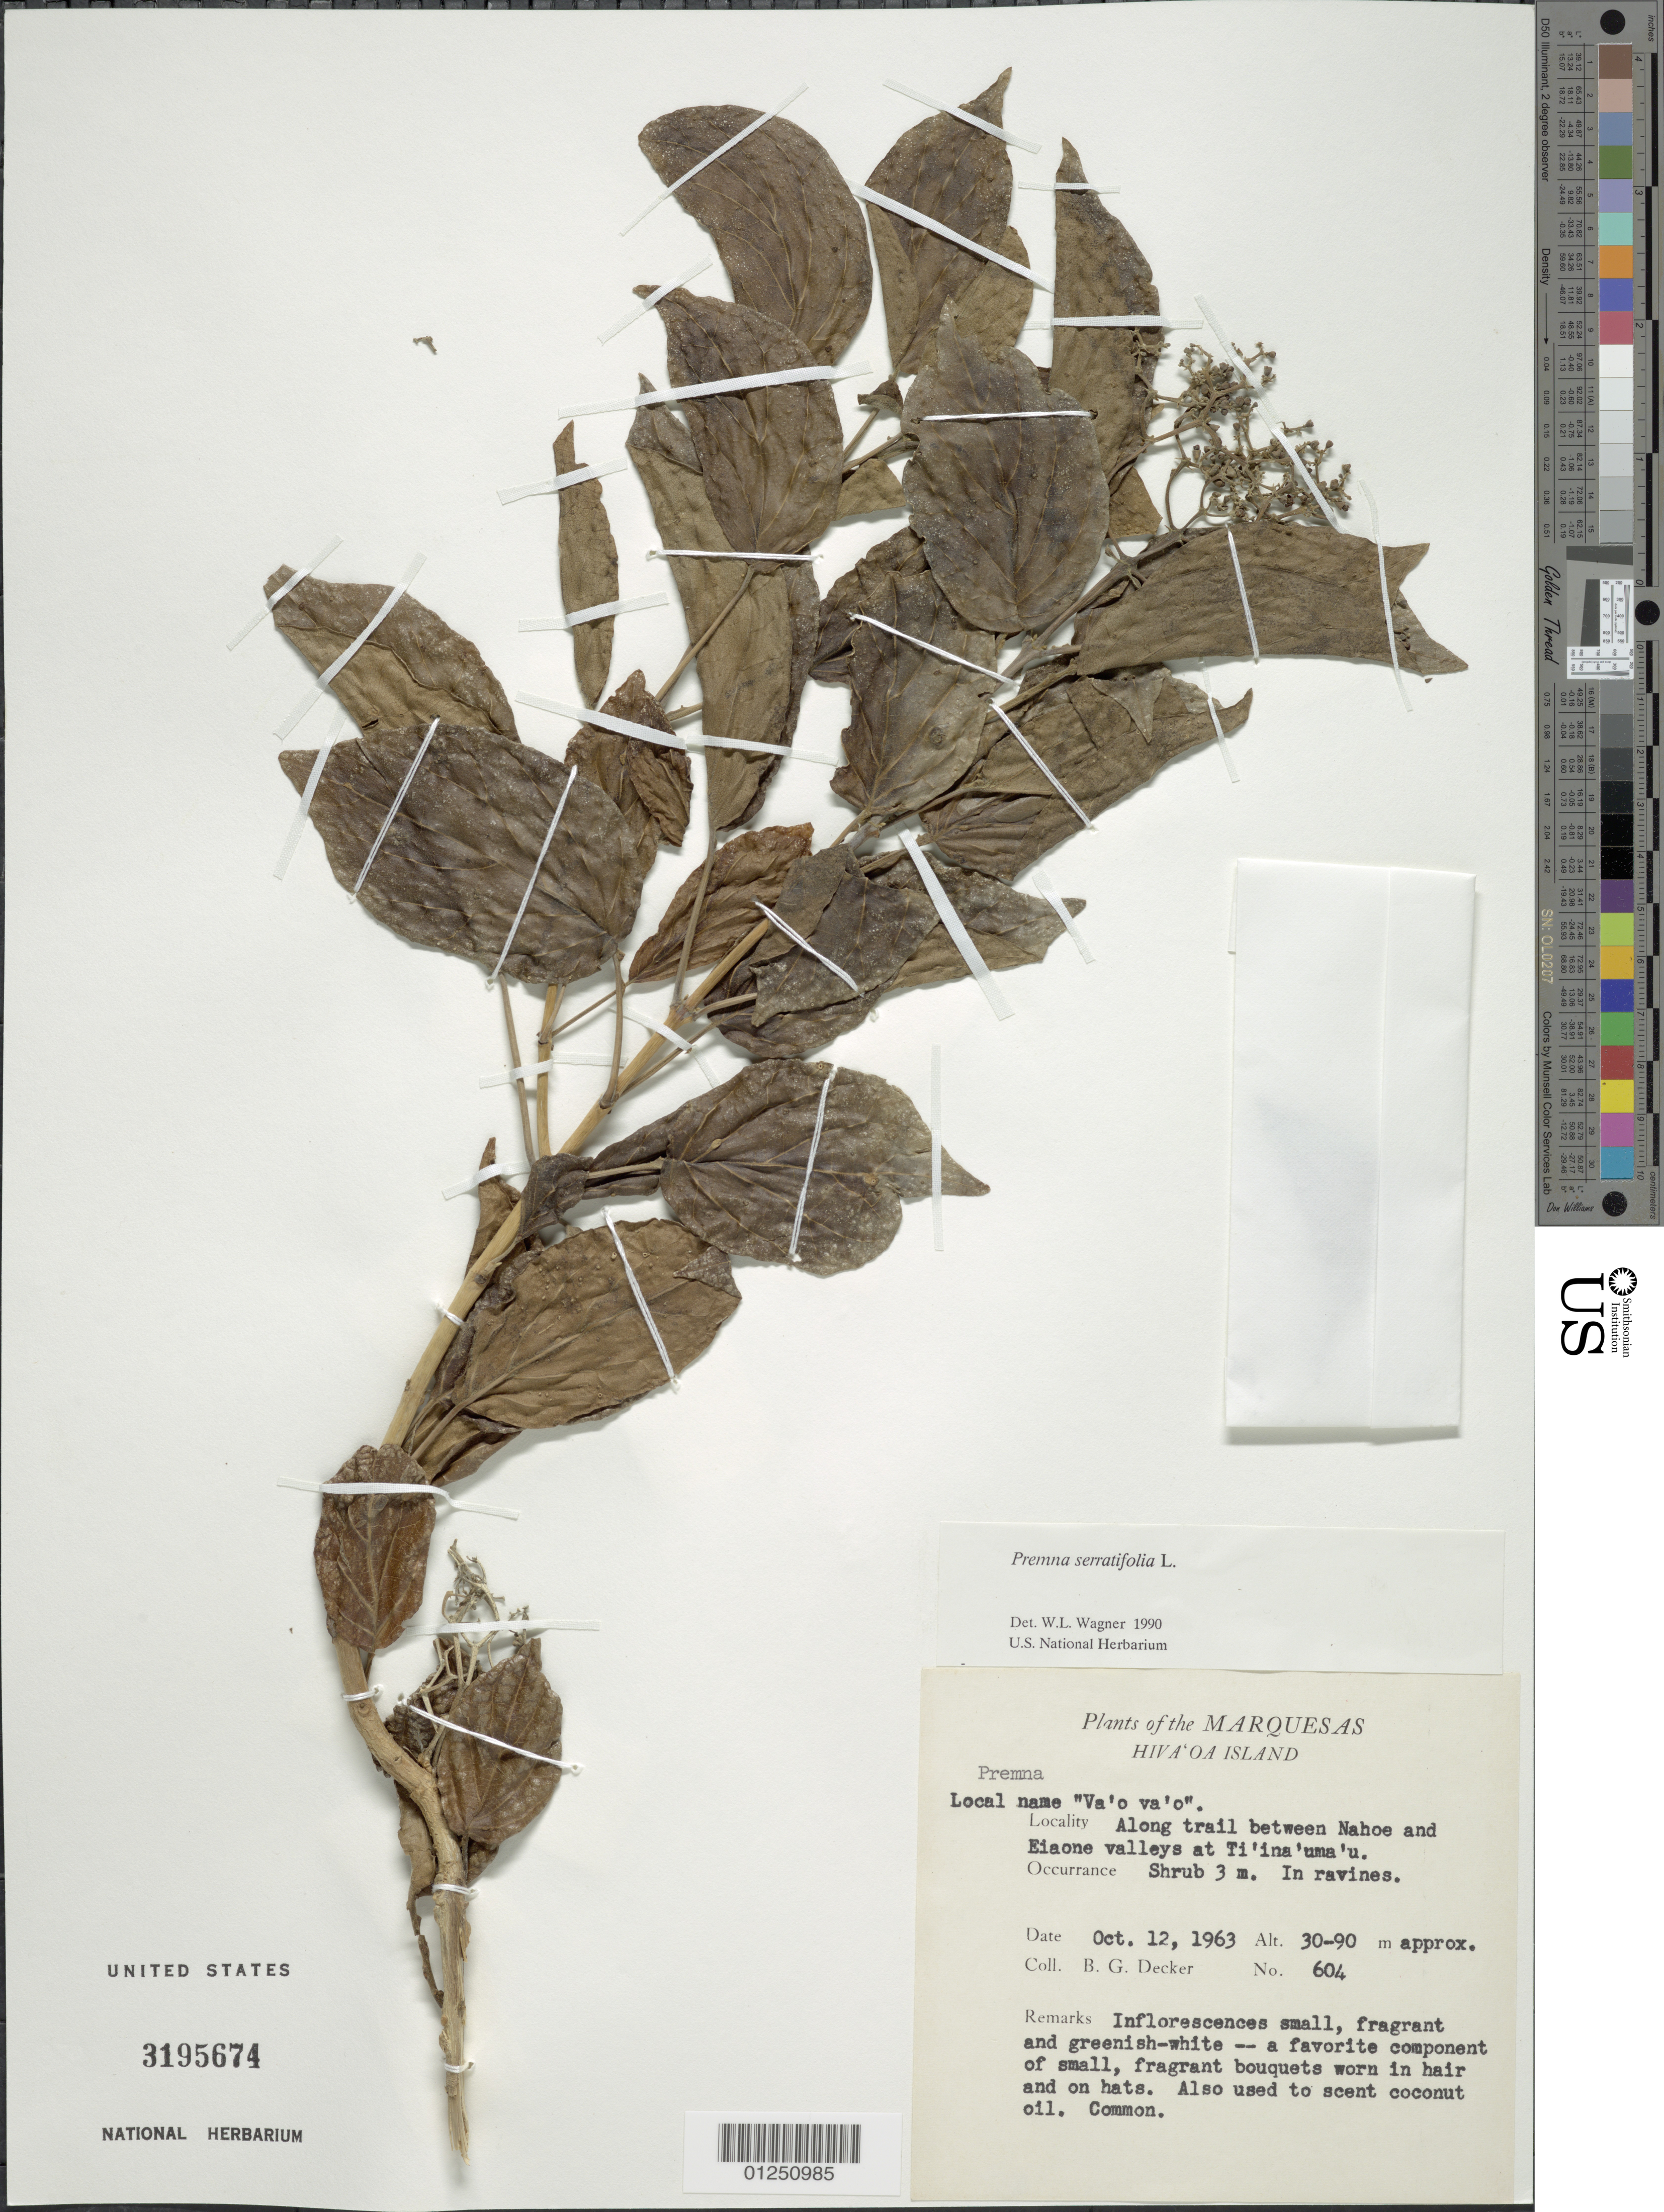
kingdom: Plantae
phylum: Tracheophyta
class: Magnoliopsida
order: Lamiales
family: Lamiaceae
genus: Premna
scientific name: Premna serratifolia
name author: L.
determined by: Wagner, W. L., (BOT), Smithsonian Institution - National Museum of Natural History (UNITED STATES)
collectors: B. G. Decker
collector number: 604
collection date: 1963-10-12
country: French Polynesia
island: Hiva Oa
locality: along trail between Nahoe and Eiaone valleys at Ti'ina'uma'u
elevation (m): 30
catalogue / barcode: US 3195674